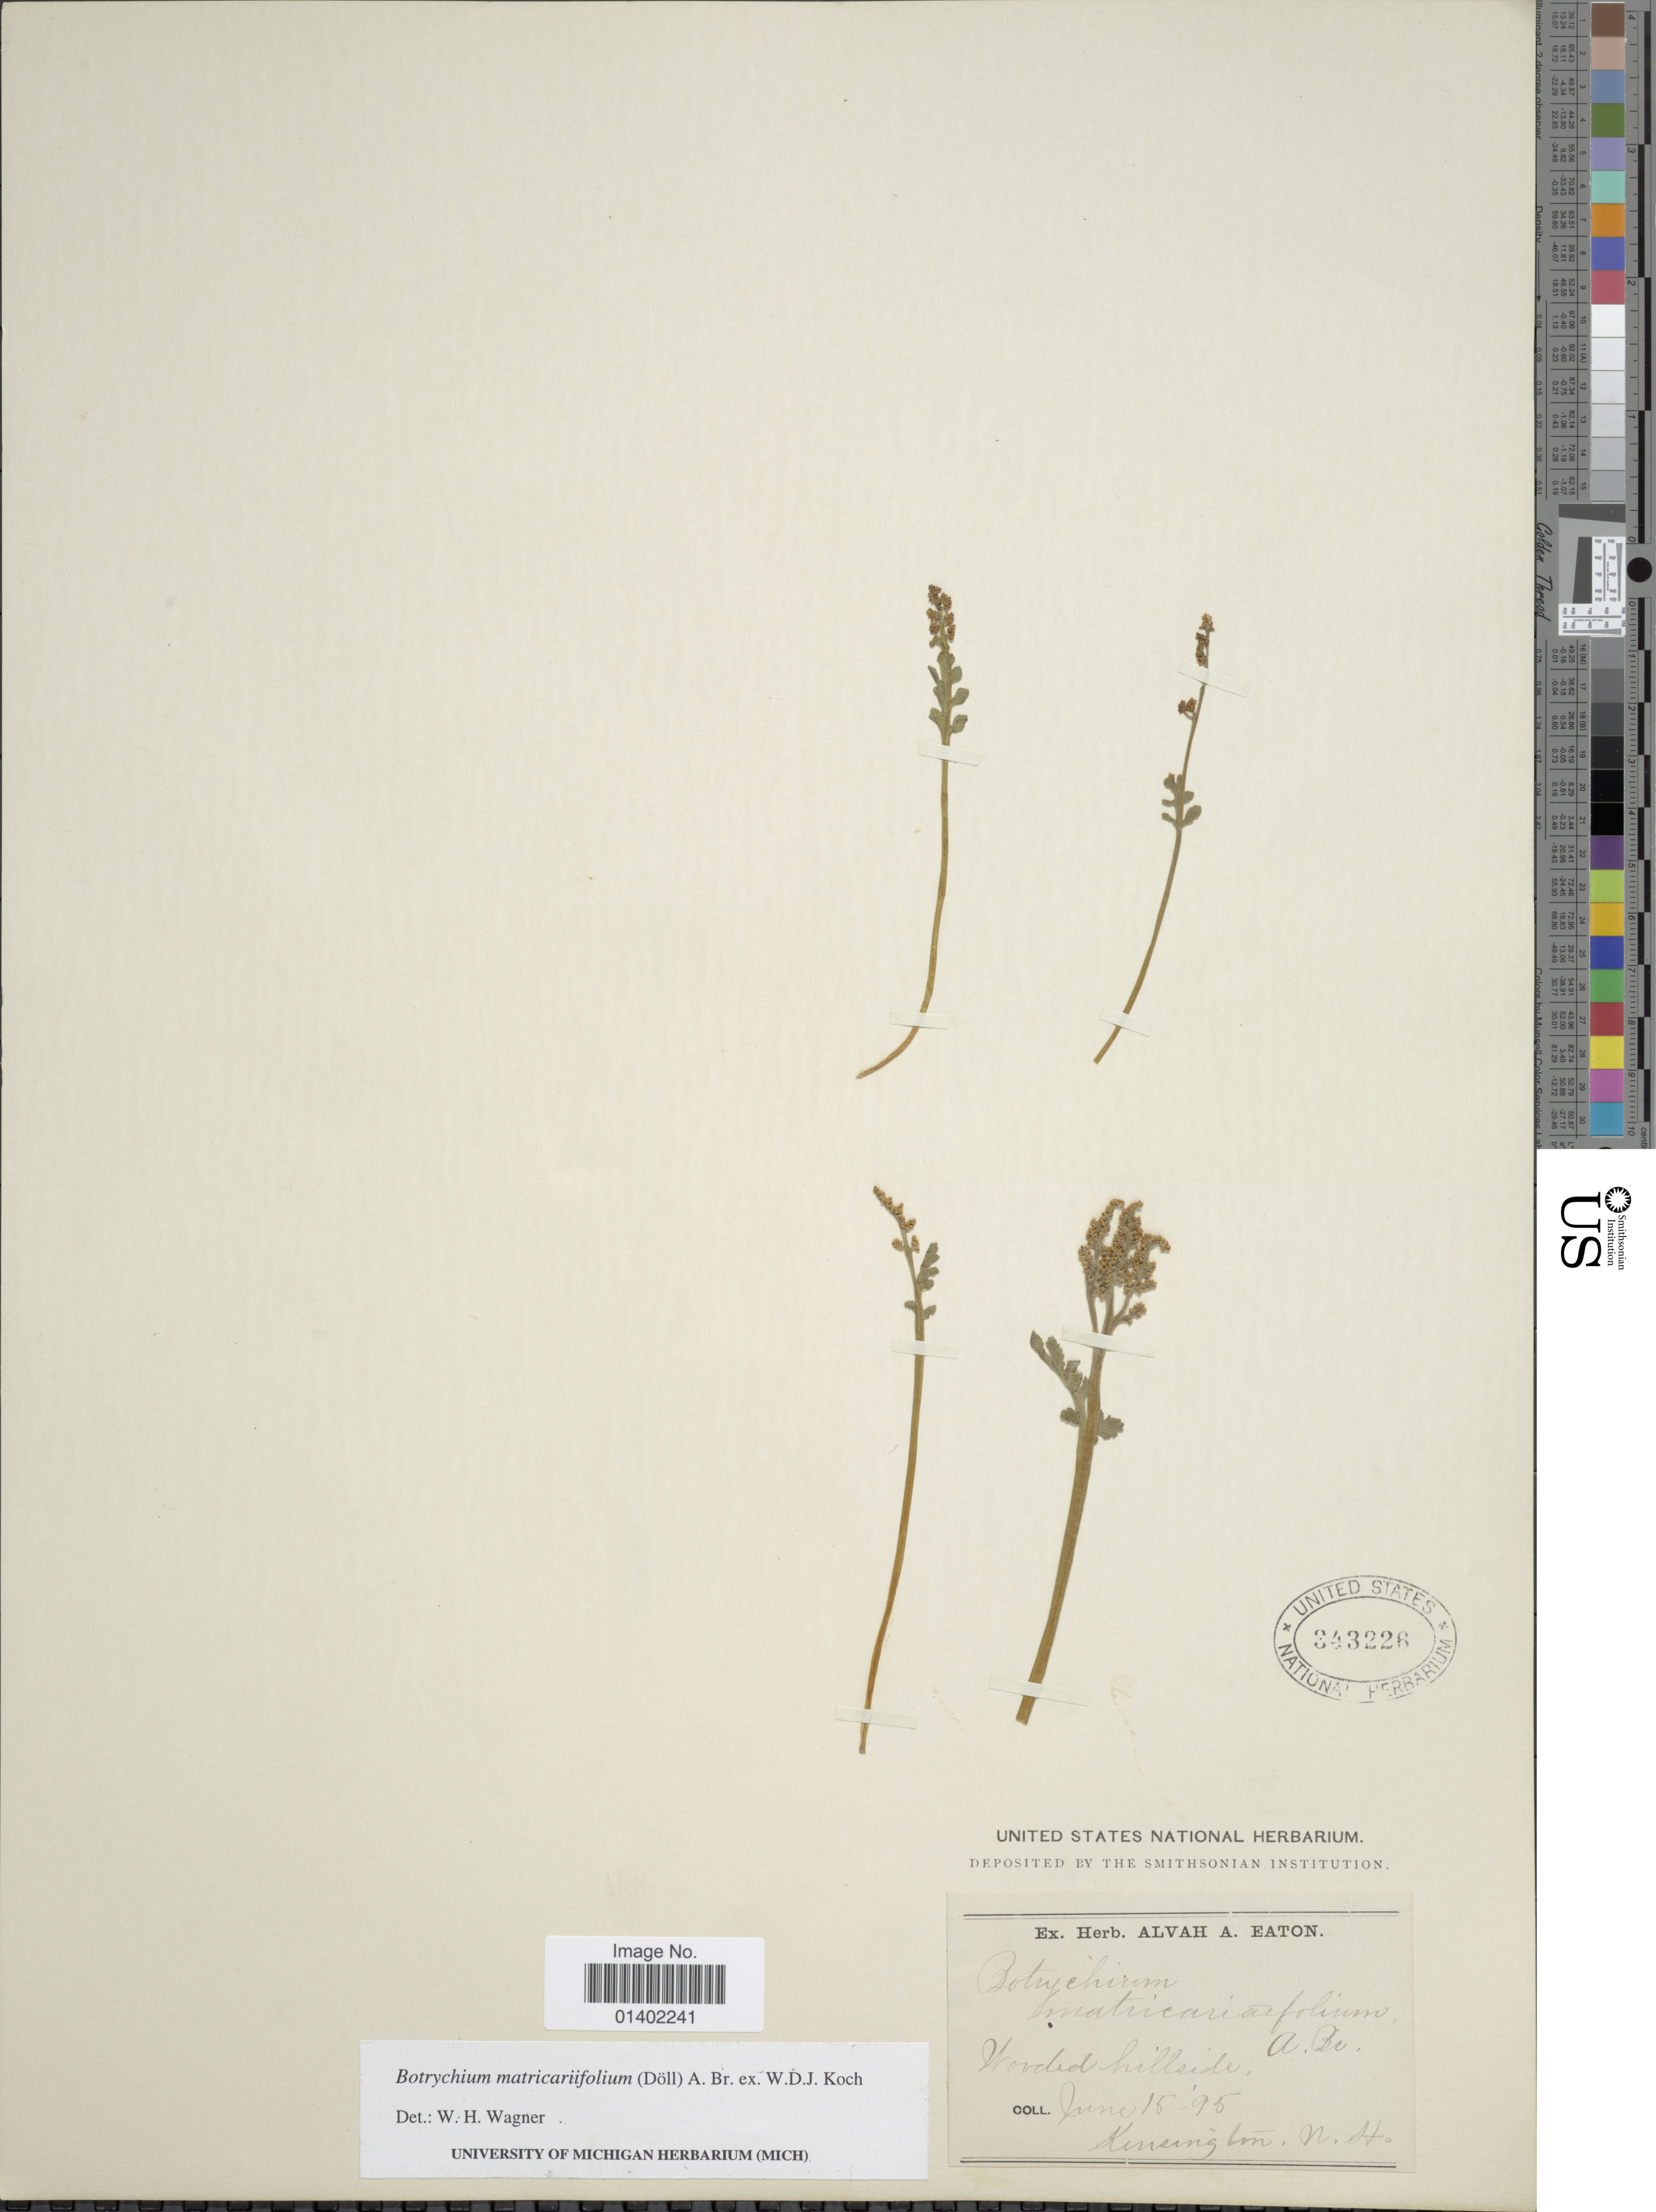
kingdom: Plantae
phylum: Tracheophyta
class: Polypodiopsida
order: Ophioglossales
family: Ophioglossaceae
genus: Botrychium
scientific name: Botrychium matricariifolium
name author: (A. Braun ex Dowell) A. Braun ex Koch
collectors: ex herb. Alvah A. Eaton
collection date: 1995-06-15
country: United States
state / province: New Hampshire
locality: Wooded hillside, Kensington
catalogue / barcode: US 343226